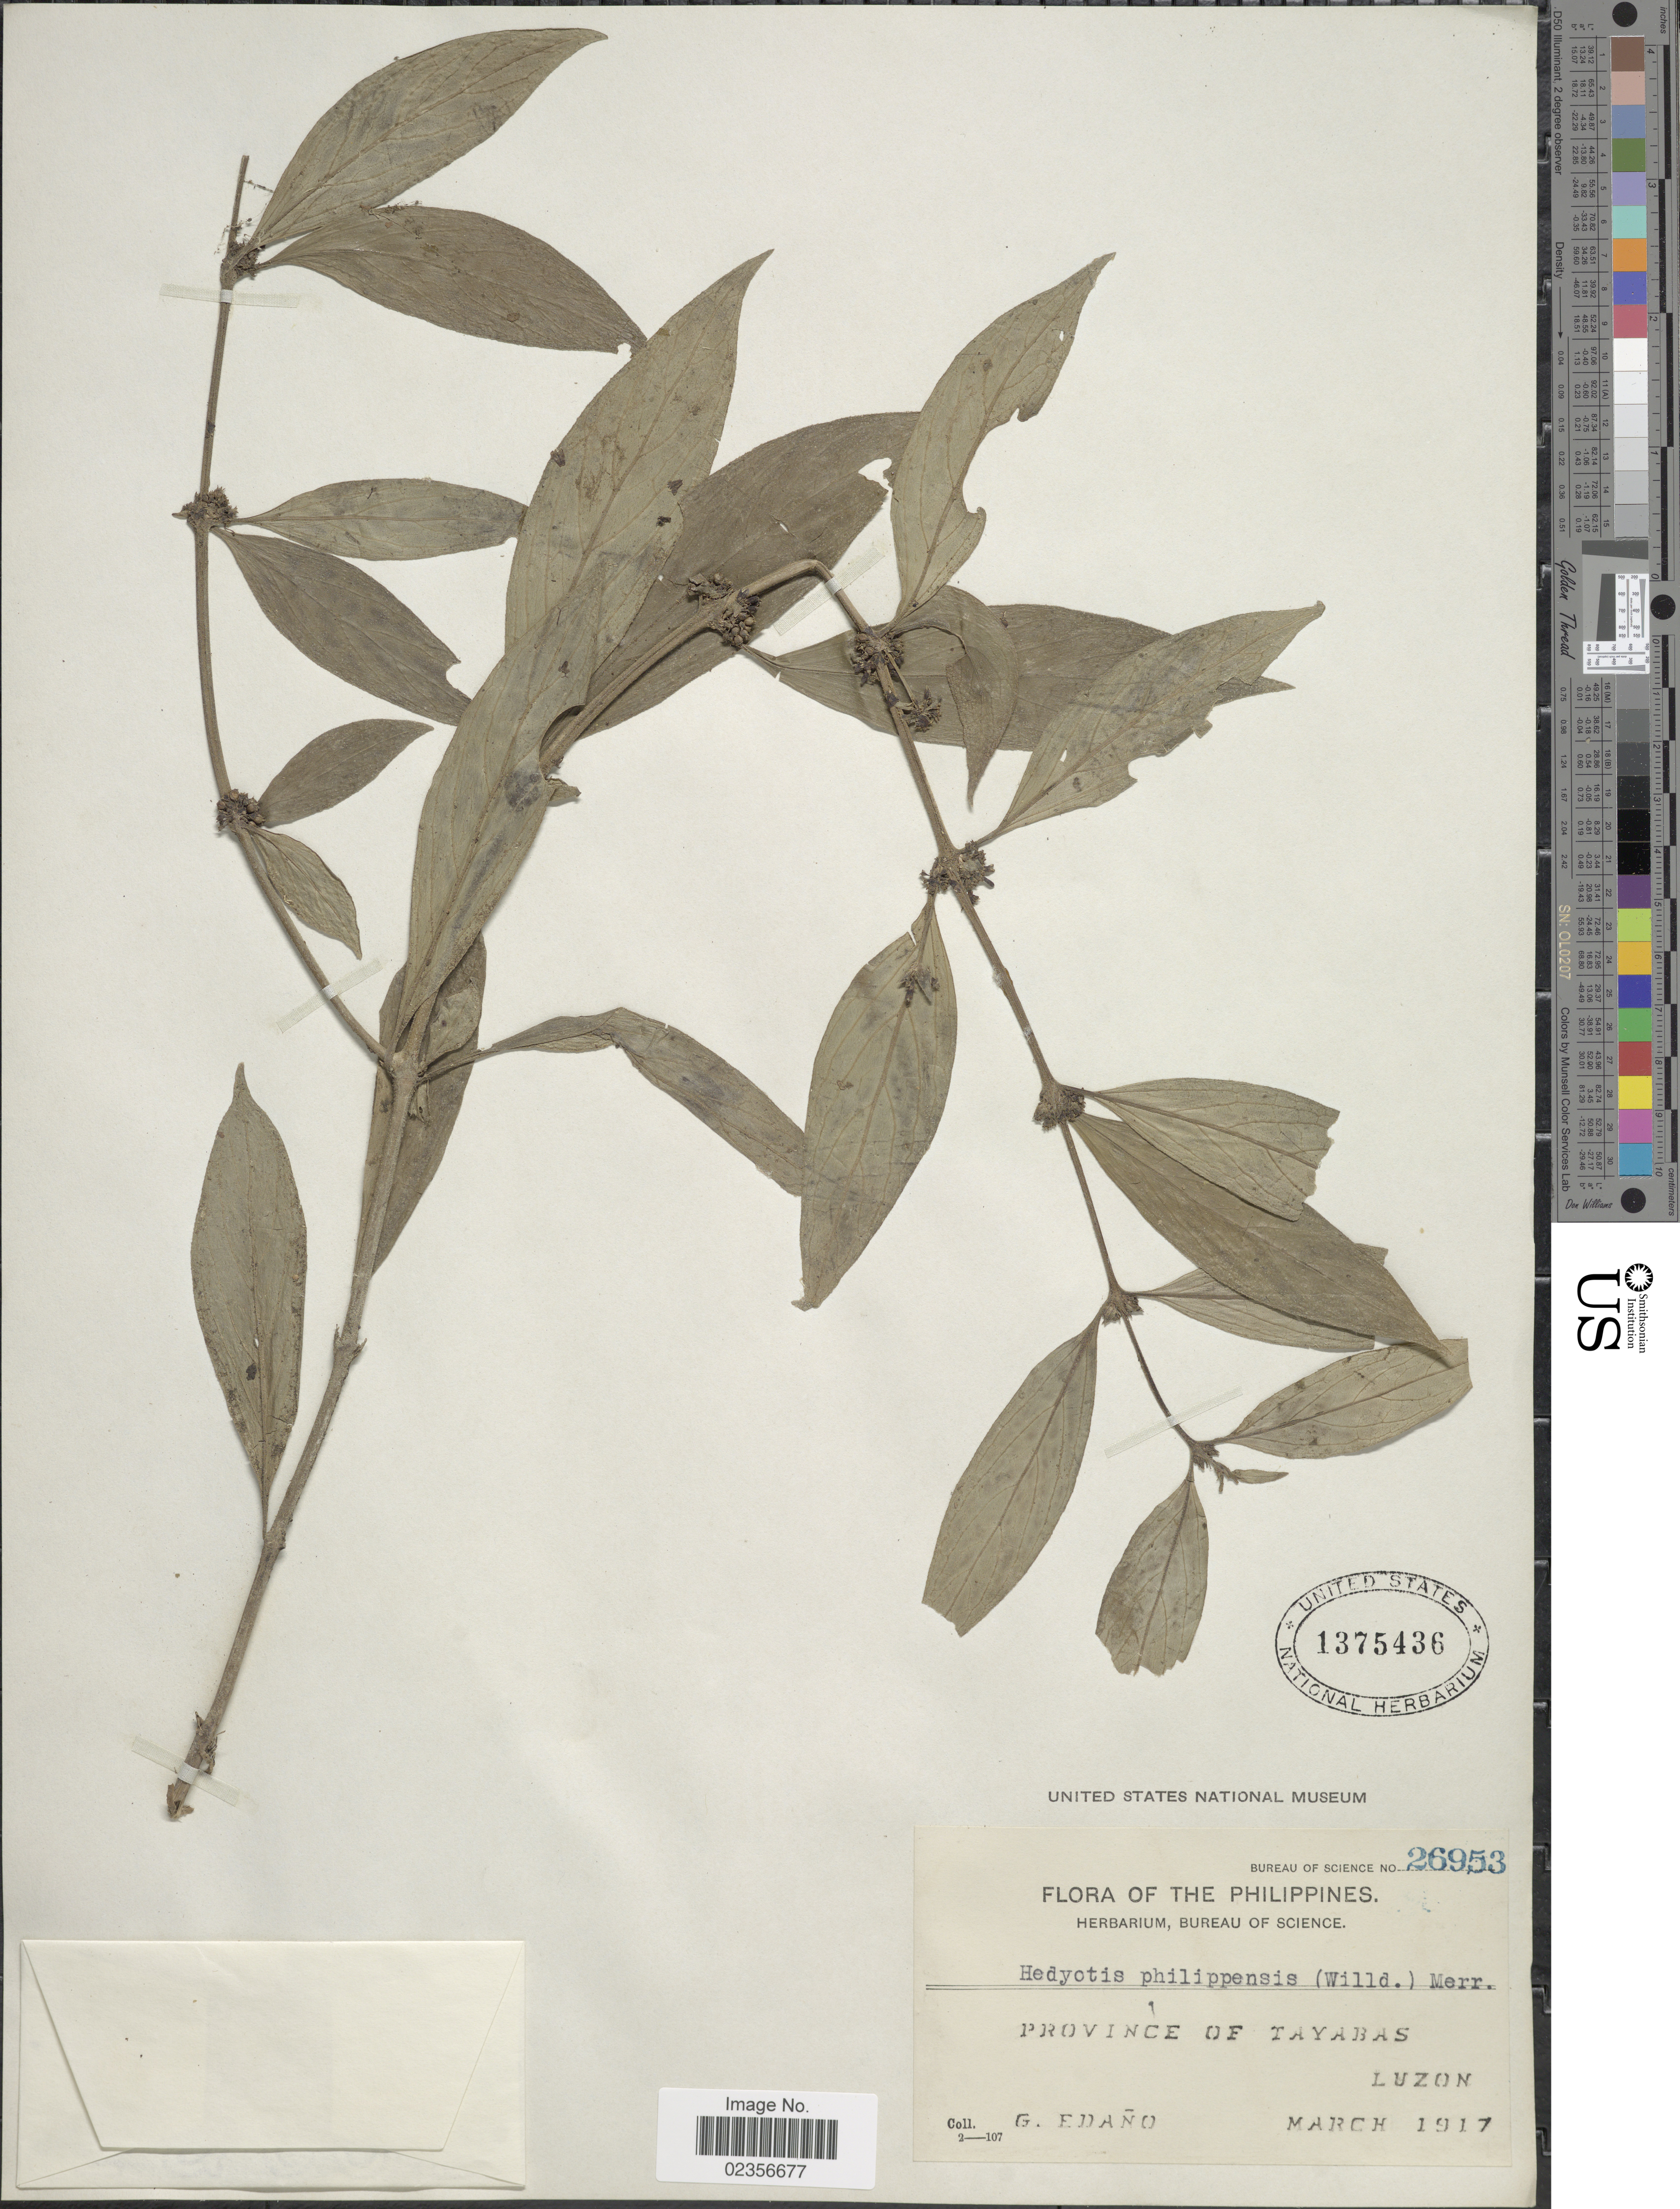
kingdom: Plantae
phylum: Tracheophyta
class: Magnoliopsida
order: Gentianales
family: Rubiaceae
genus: Hedyotis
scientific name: Hedyotis philippensis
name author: (Willd. ex Spreng.) Merr. ex C.B. Rob.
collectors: G. Edaño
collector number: Bureau of Science 26953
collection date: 1917-03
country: Philippines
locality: Province of Tayabas. Luzon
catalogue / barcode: US 1375436